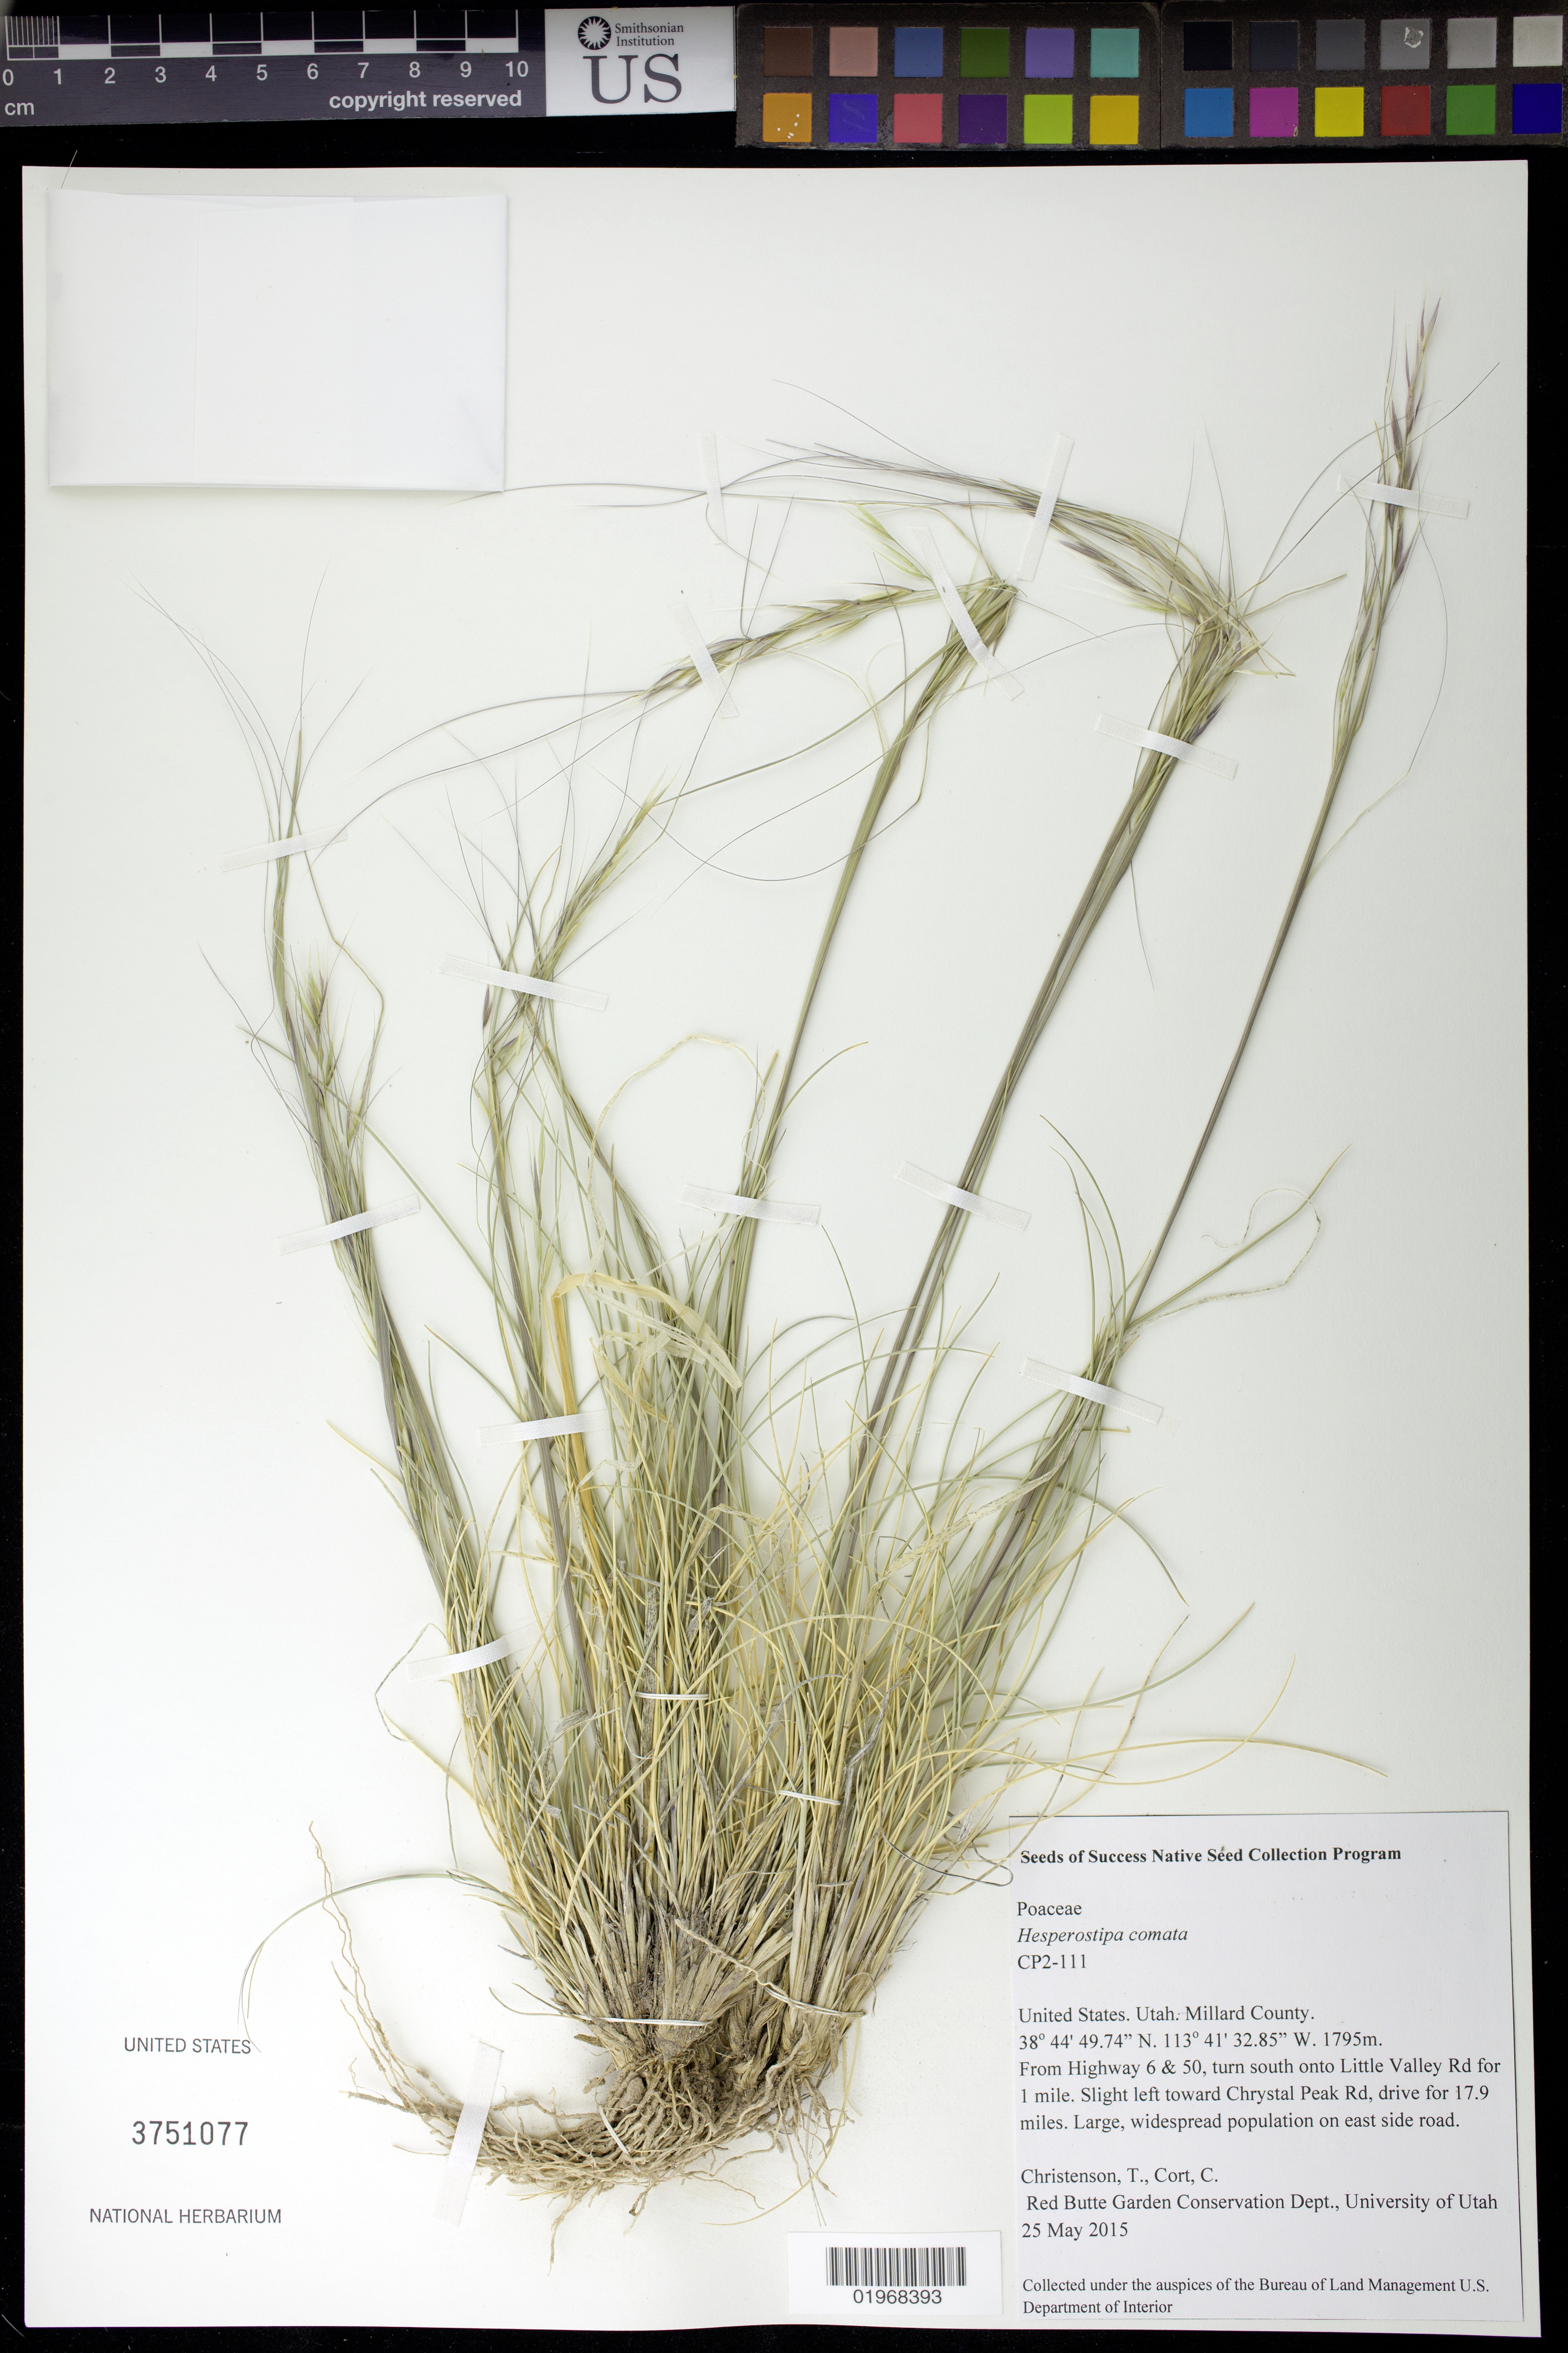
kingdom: Plantae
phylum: Tracheophyta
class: Liliopsida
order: Poales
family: Poaceae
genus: Hesperostipa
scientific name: Hesperostipa comata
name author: (Trin. & Rupr.) Barkworth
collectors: T. Christenson & C. Cort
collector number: CP2-111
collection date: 2015-05-25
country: United States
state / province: Utah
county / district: Millard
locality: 17.9 mi. on Chrystal Peak Rd.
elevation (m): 547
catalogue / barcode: US 3751077